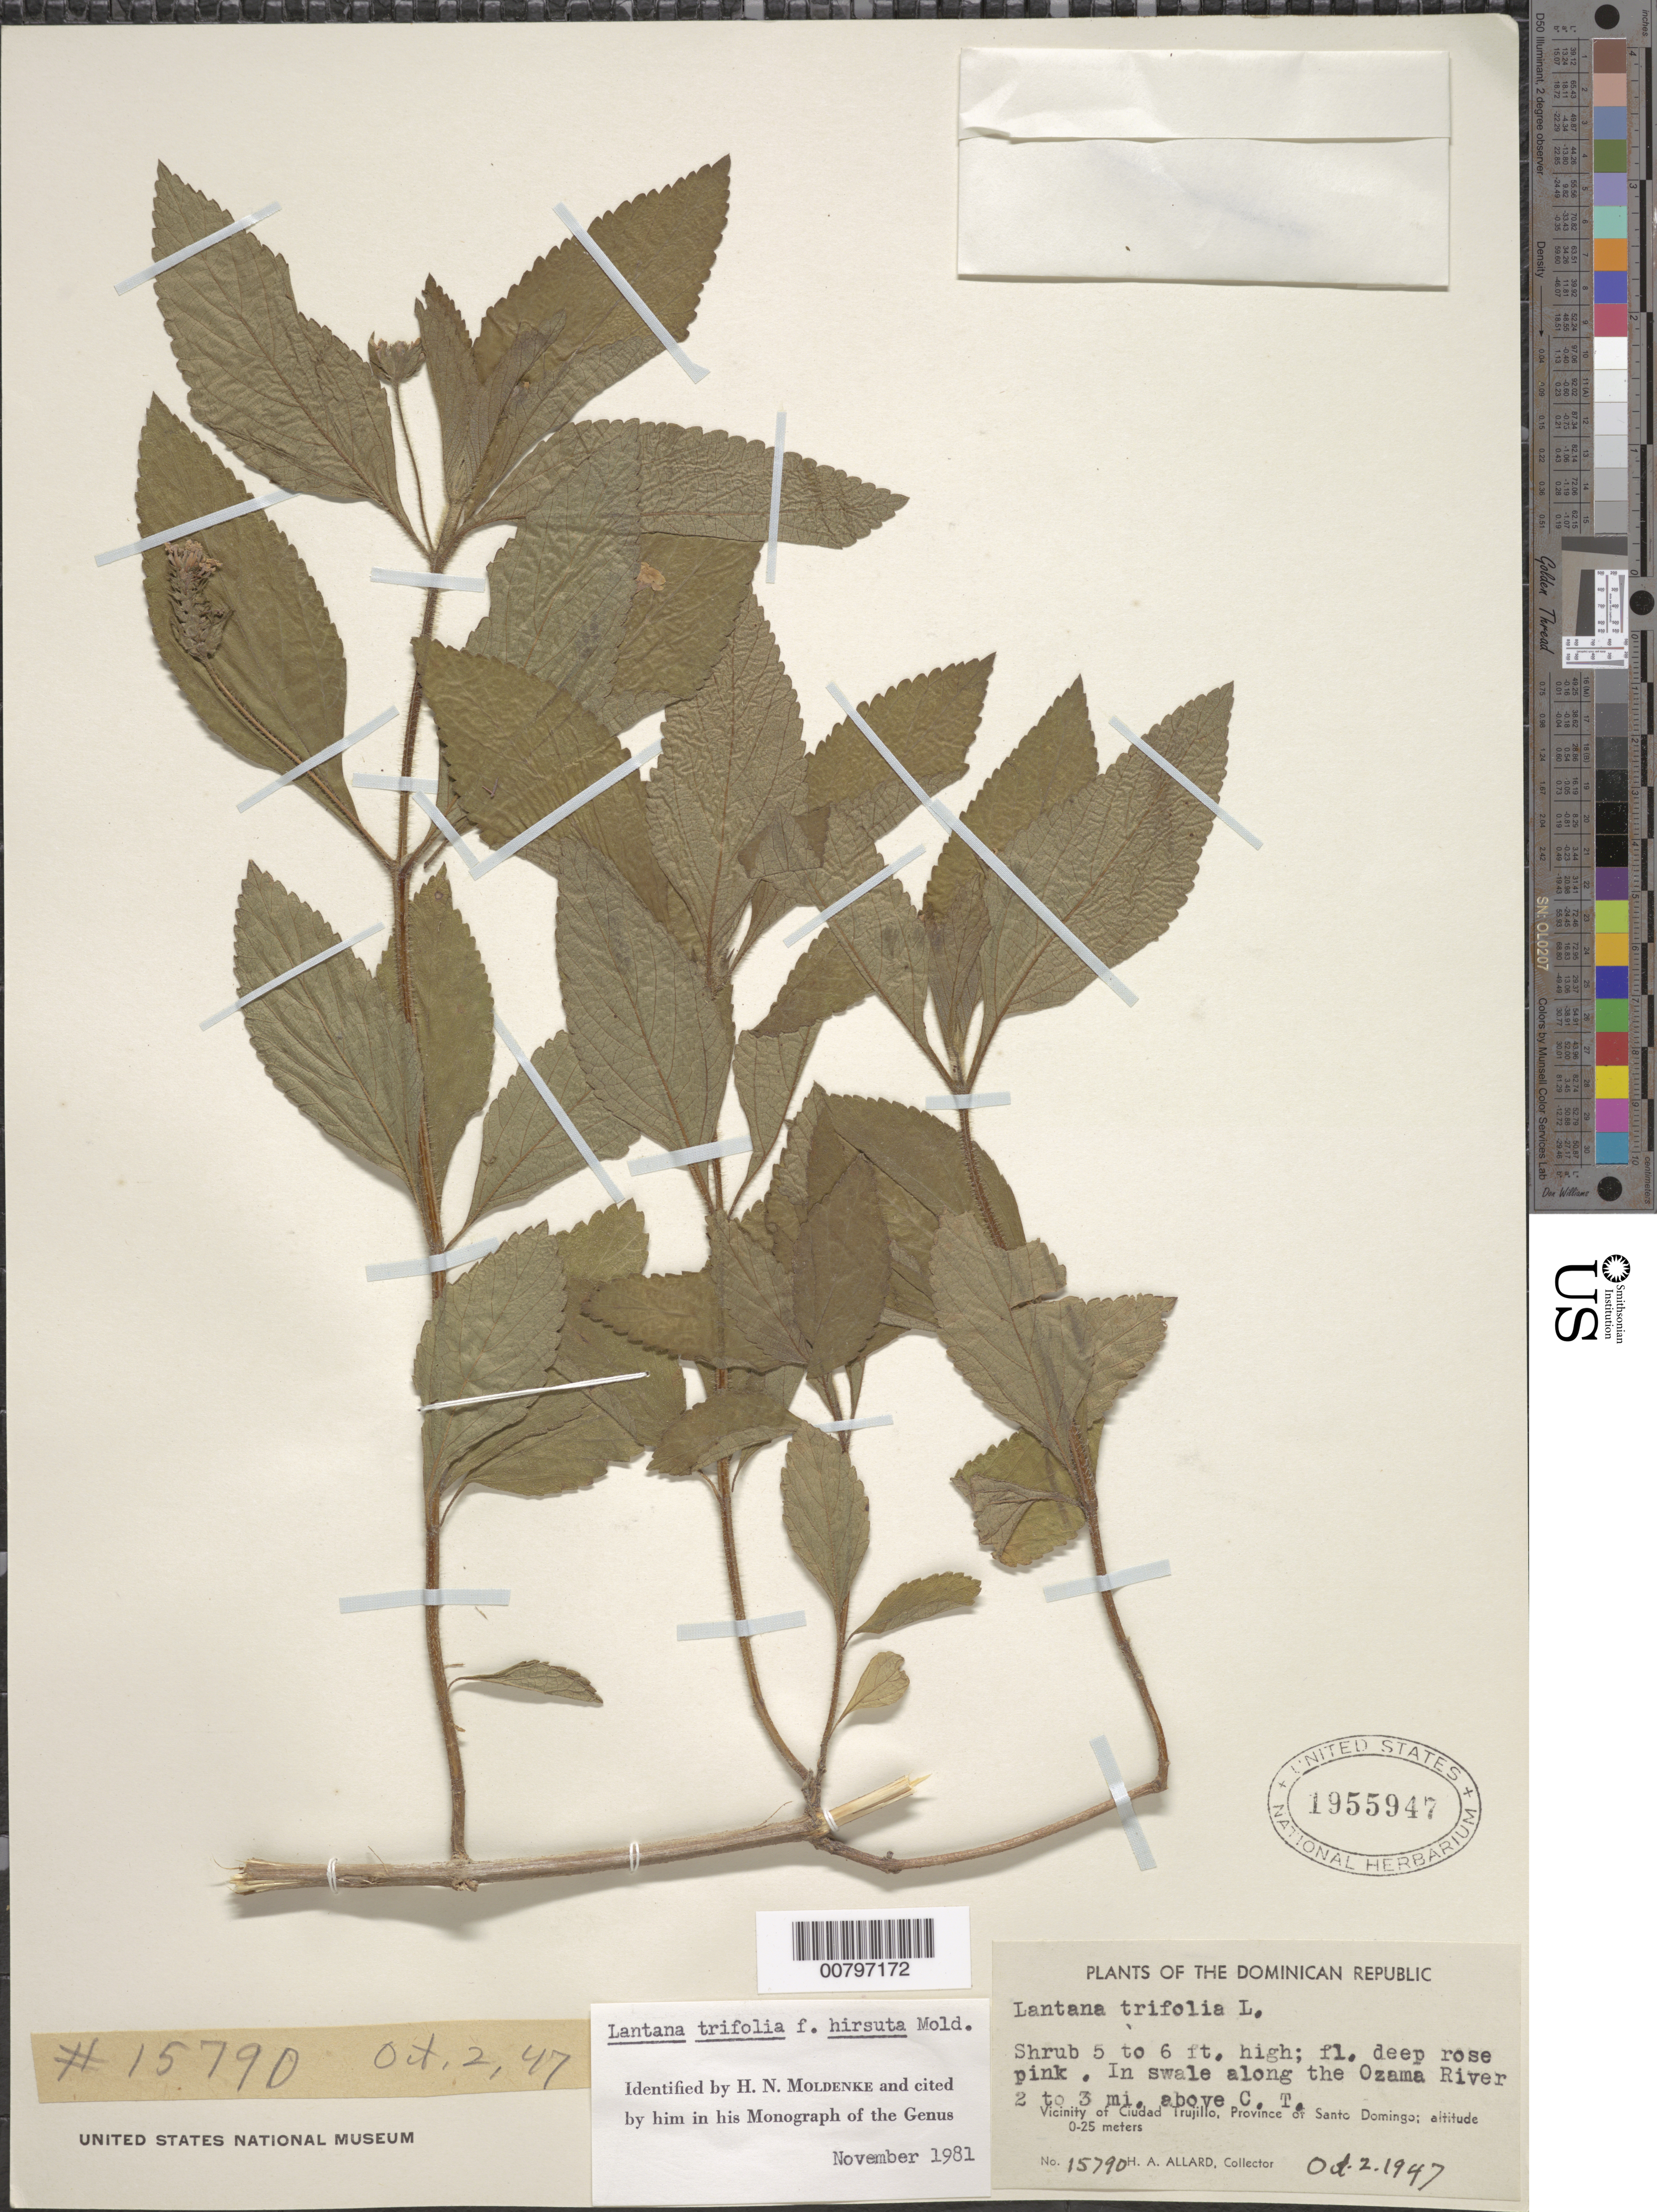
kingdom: Plantae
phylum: Tracheophyta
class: Magnoliopsida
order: Lamiales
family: Verbenaceae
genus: Lantana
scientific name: Lantana trifolia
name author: L.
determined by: Moldenke, H. N.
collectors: H. A. Allard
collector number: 15790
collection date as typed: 02 Oct 1947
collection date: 1947-10-02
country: Dominican Republic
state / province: Distrito Nacional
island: Hispaniola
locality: Vicinity of Santo Domingo, in swale along the Ozama River 2-3 miles above city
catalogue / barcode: US 1955947